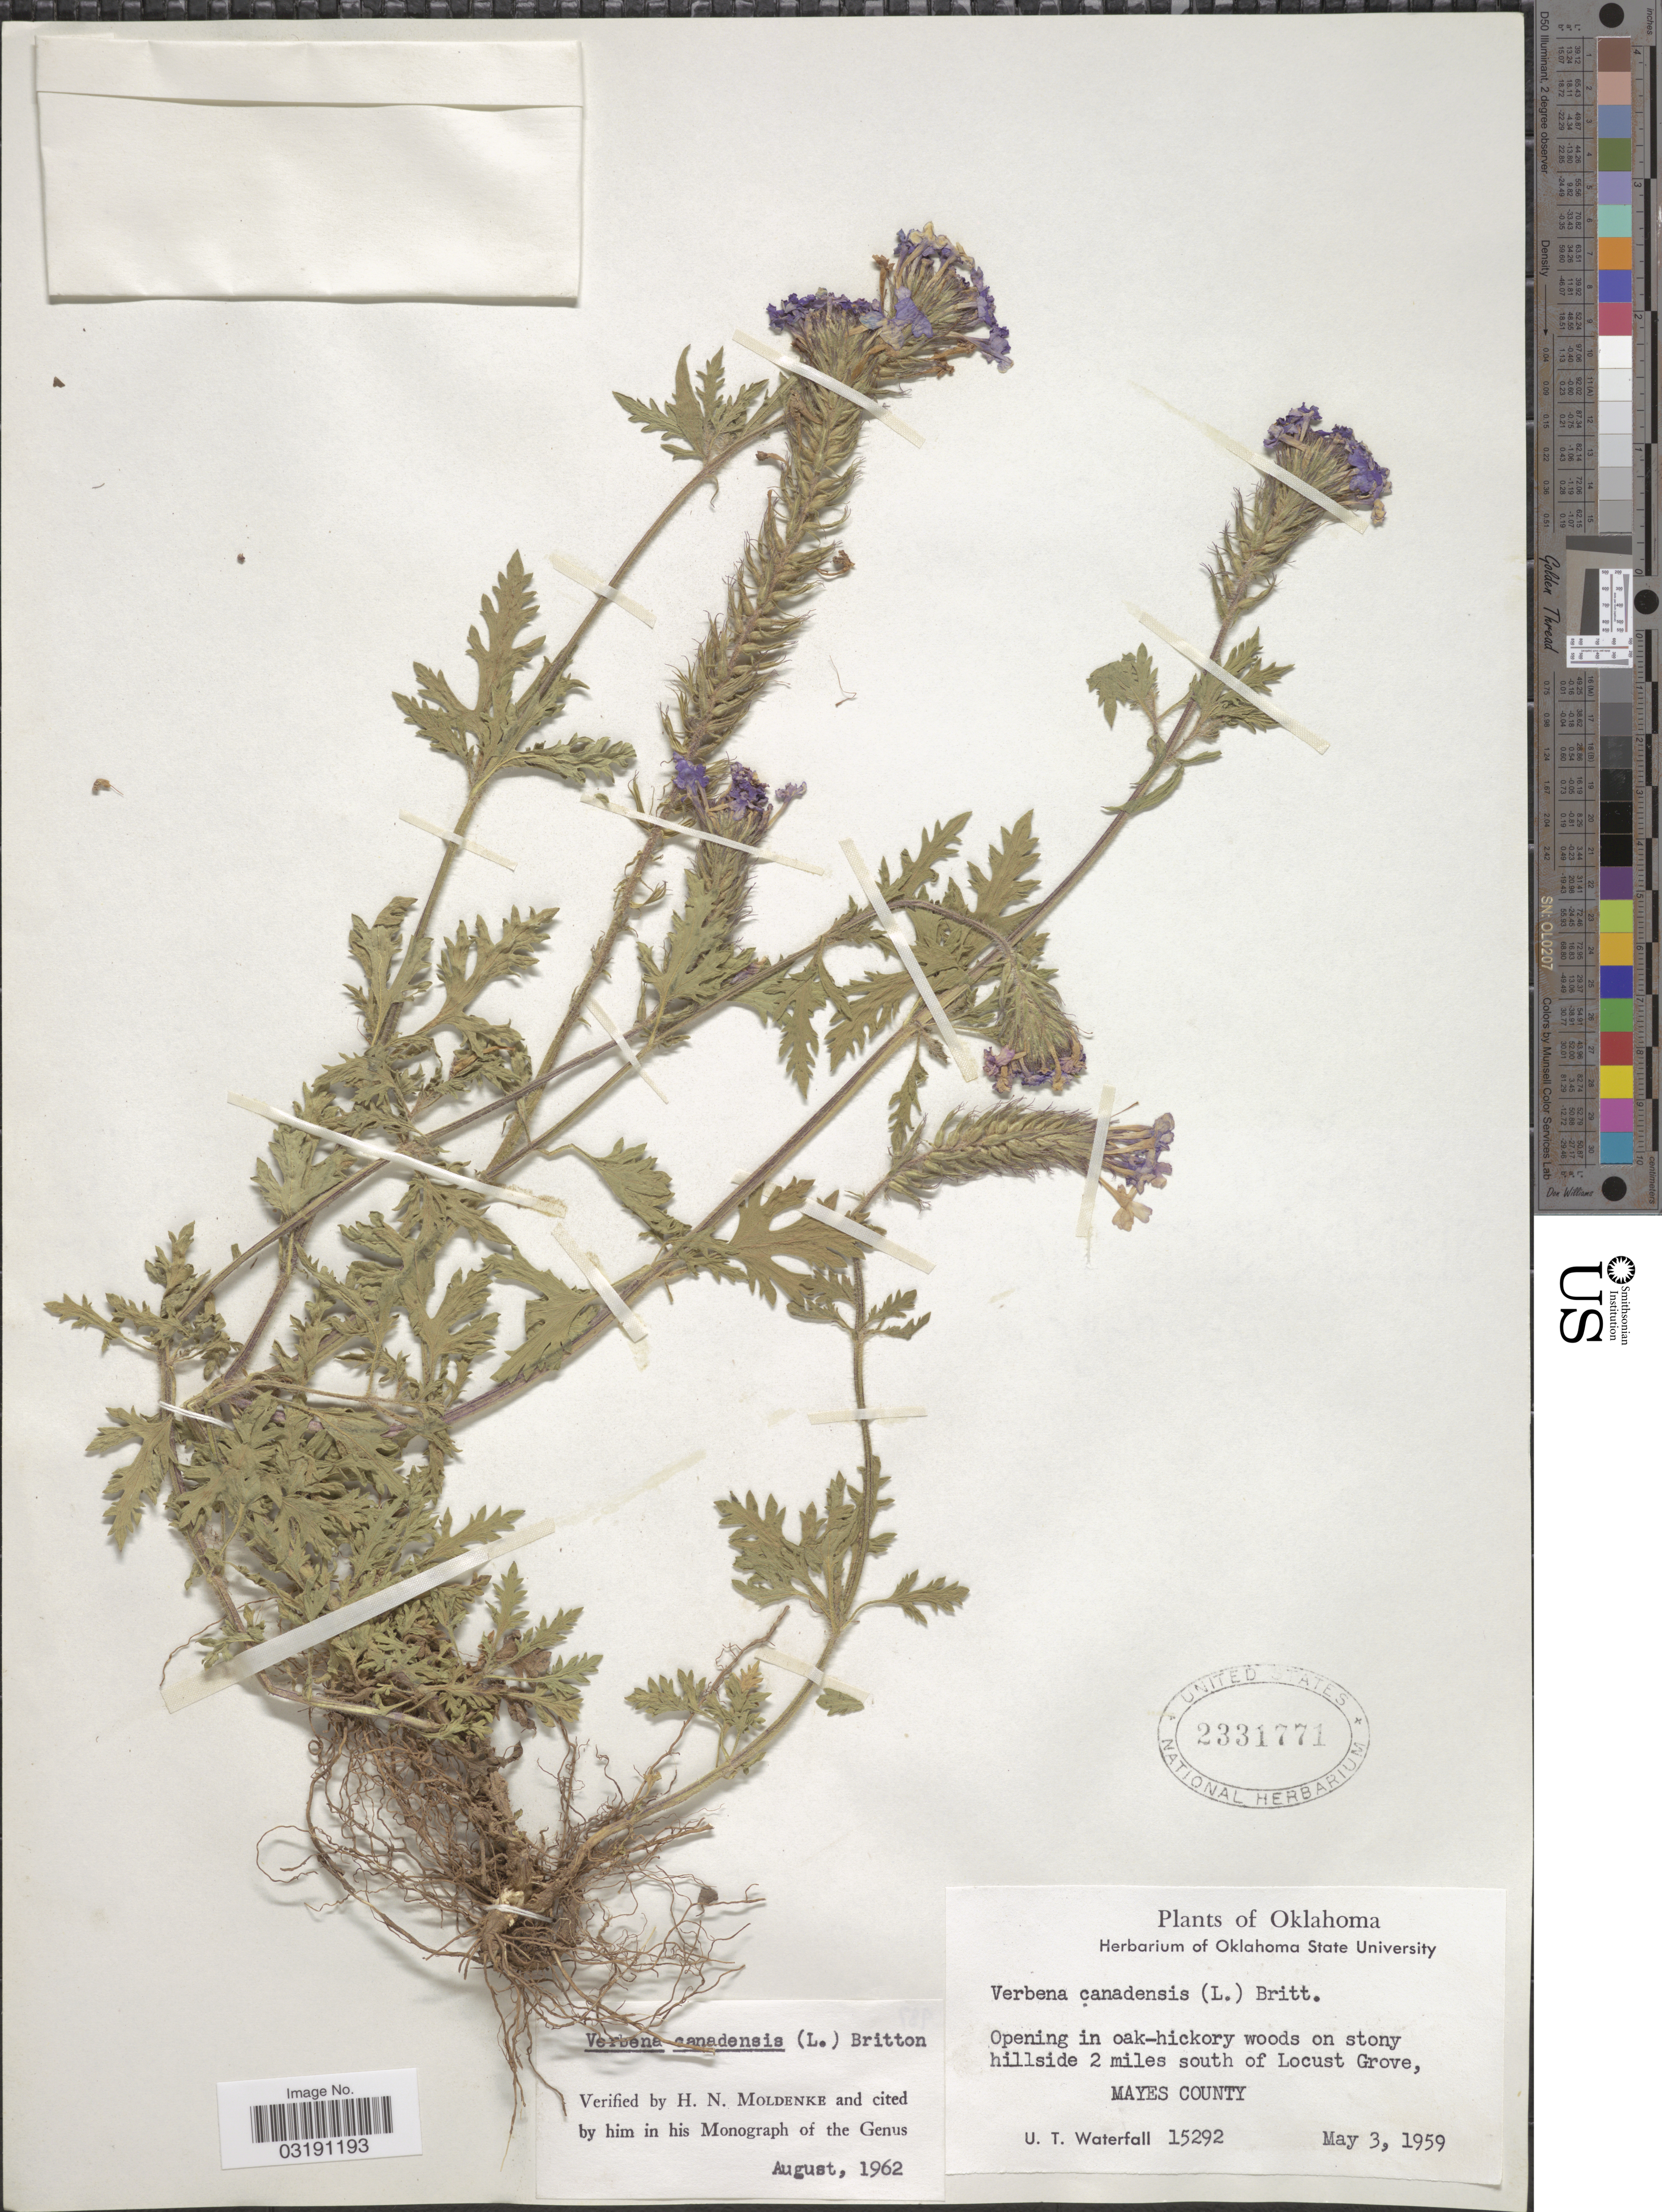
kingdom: Plantae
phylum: Tracheophyta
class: Magnoliopsida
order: Lamiales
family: Verbenaceae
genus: Verbena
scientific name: Verbena canadensis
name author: (L.) Britton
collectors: U. T. Waterfall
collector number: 15292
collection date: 1959-05-03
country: United States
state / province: Oklahoma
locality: Hillsides 2 miles south of Locust Grove, Mayes County.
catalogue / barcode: US 2331771